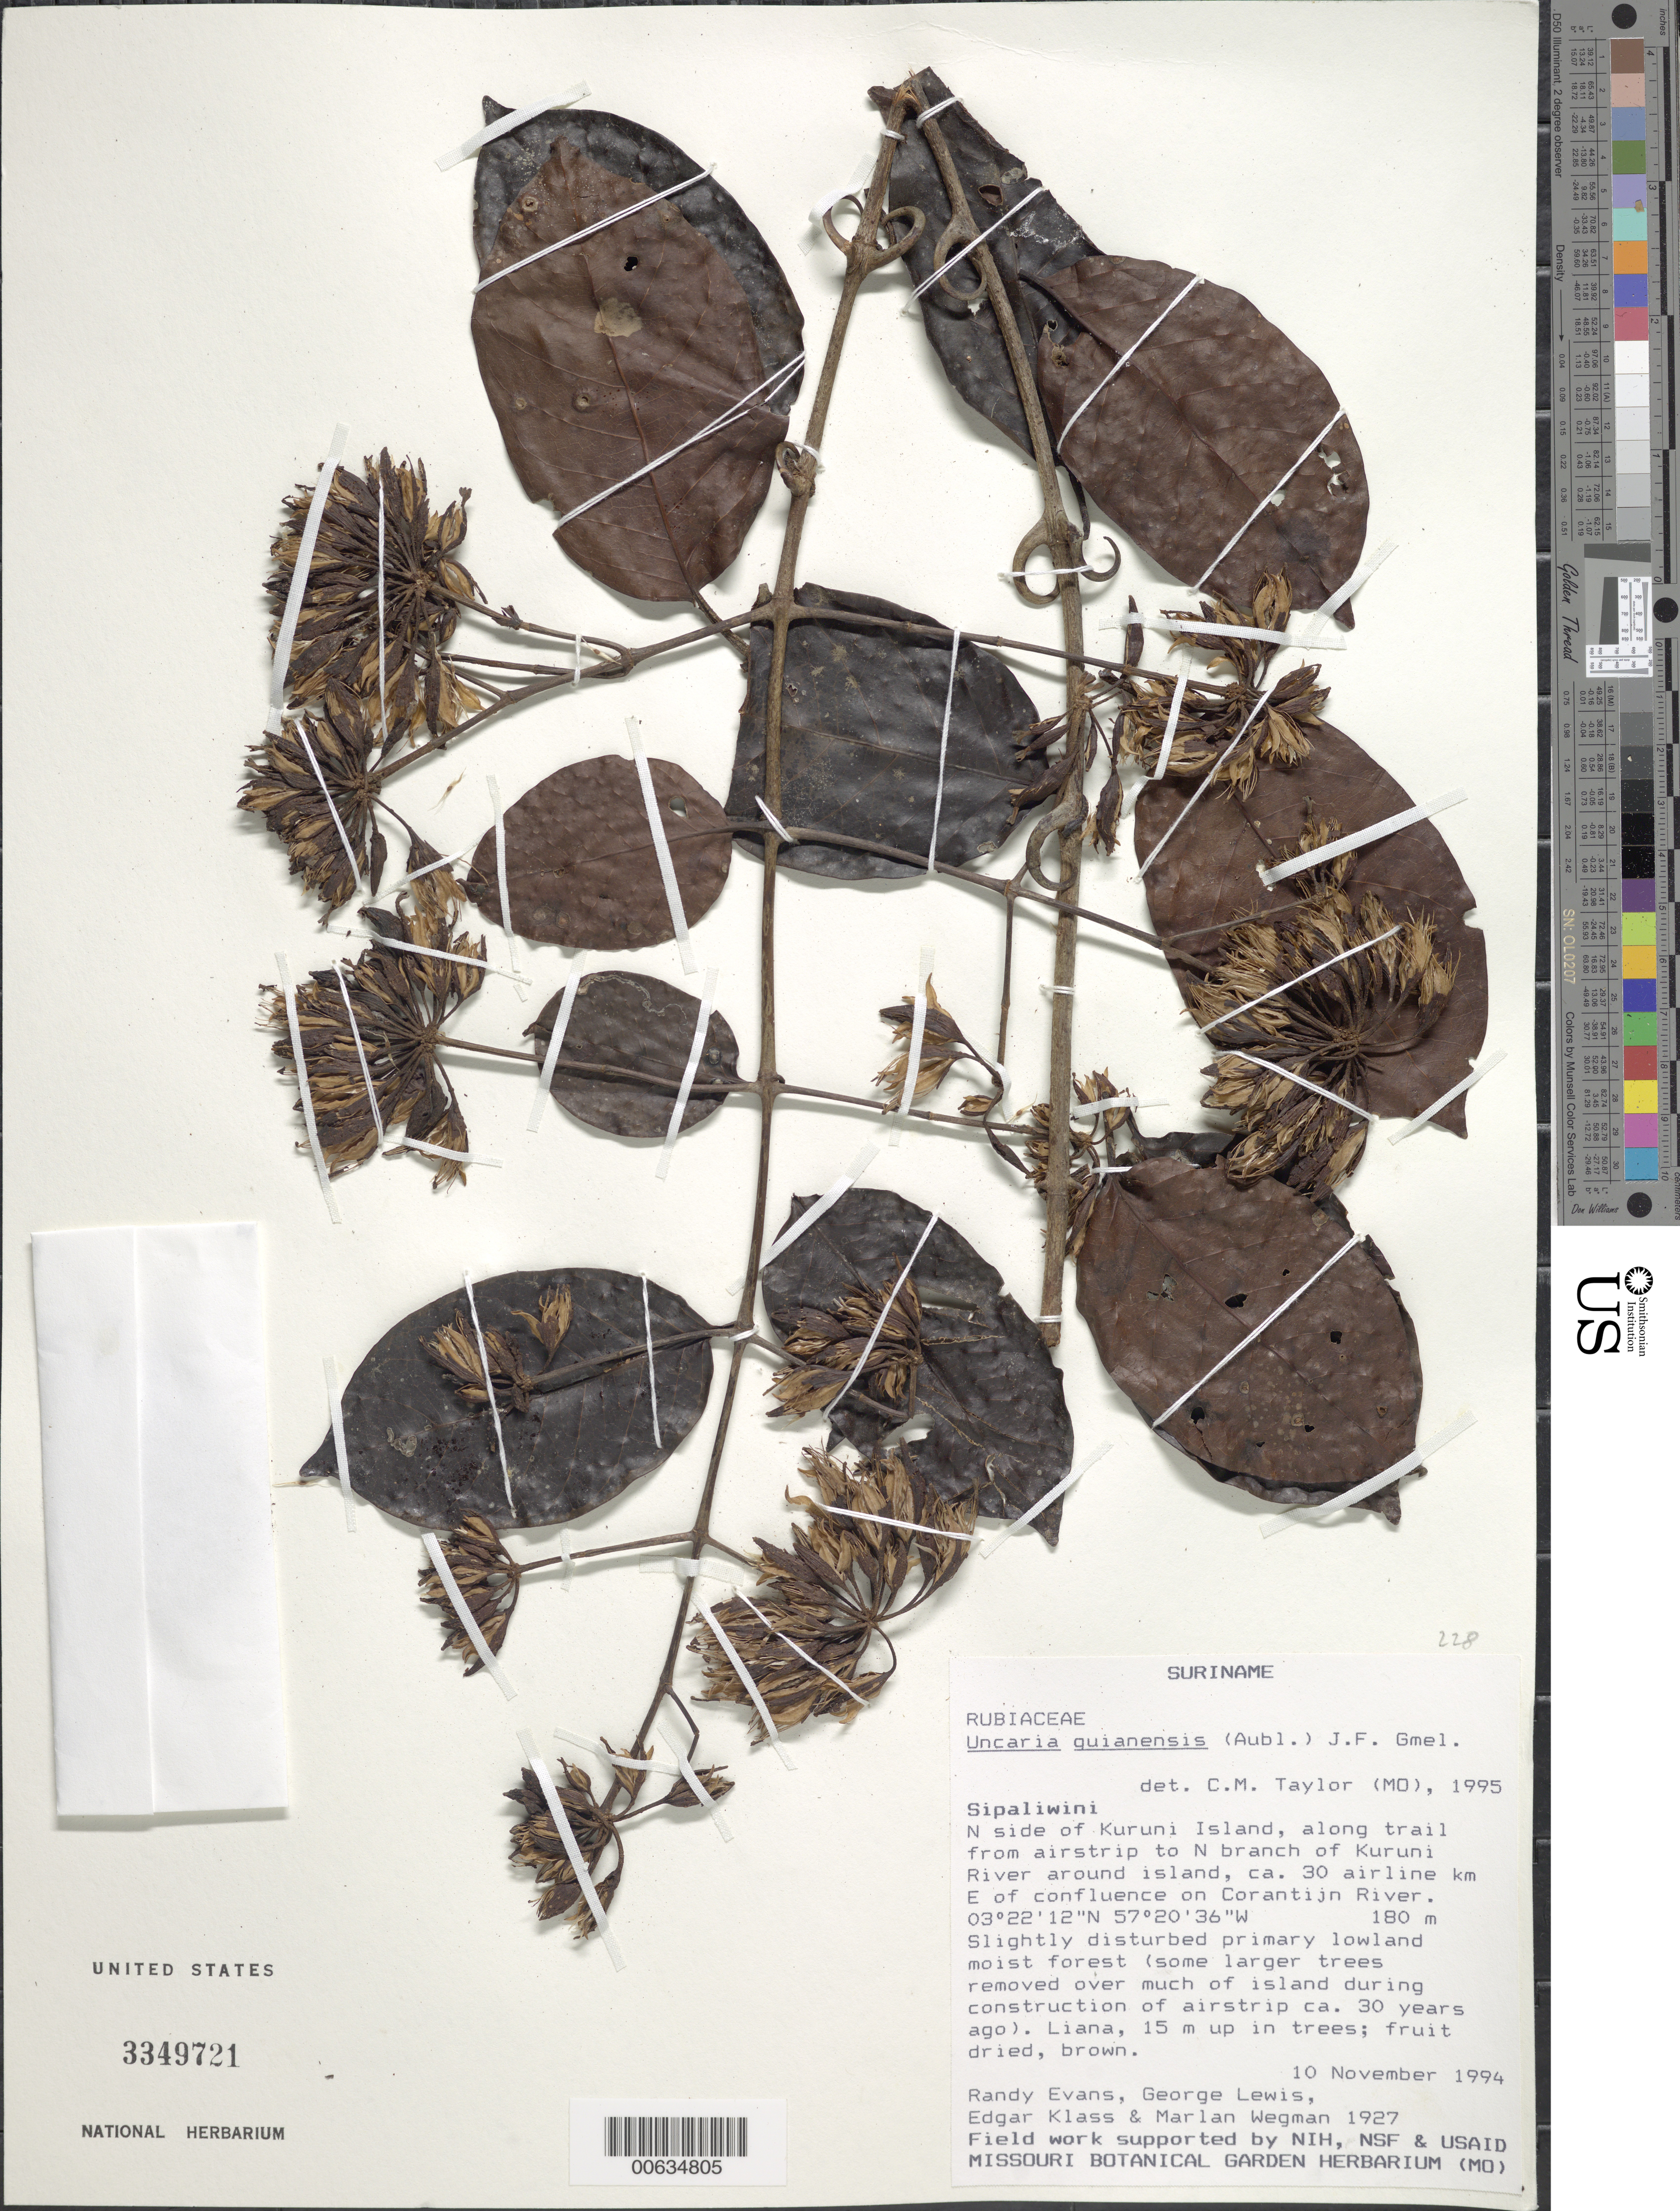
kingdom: Plantae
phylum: Tracheophyta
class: Magnoliopsida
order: Gentianales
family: Rubiaceae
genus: Uncaria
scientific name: Uncaria guianensis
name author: (Aubl.) J.F. Gmel.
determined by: Taylor, Charlotte M.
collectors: R. Evans, G. Lewis, E. Klass & M. Wegman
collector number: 1927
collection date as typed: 10-Nov-94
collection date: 1994-11-10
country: Suriname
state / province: Sipaliwini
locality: Kuruni Island, N side, E of trail from airstrip to N branch of Kuruni R., ca 30 airline km E of confluence on Corantijn R.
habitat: Slightly disturbed primary lowland moist forest (some large trees removed over much of island during construction of airstrip ca 20 years ago)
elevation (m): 180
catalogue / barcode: US 3349721